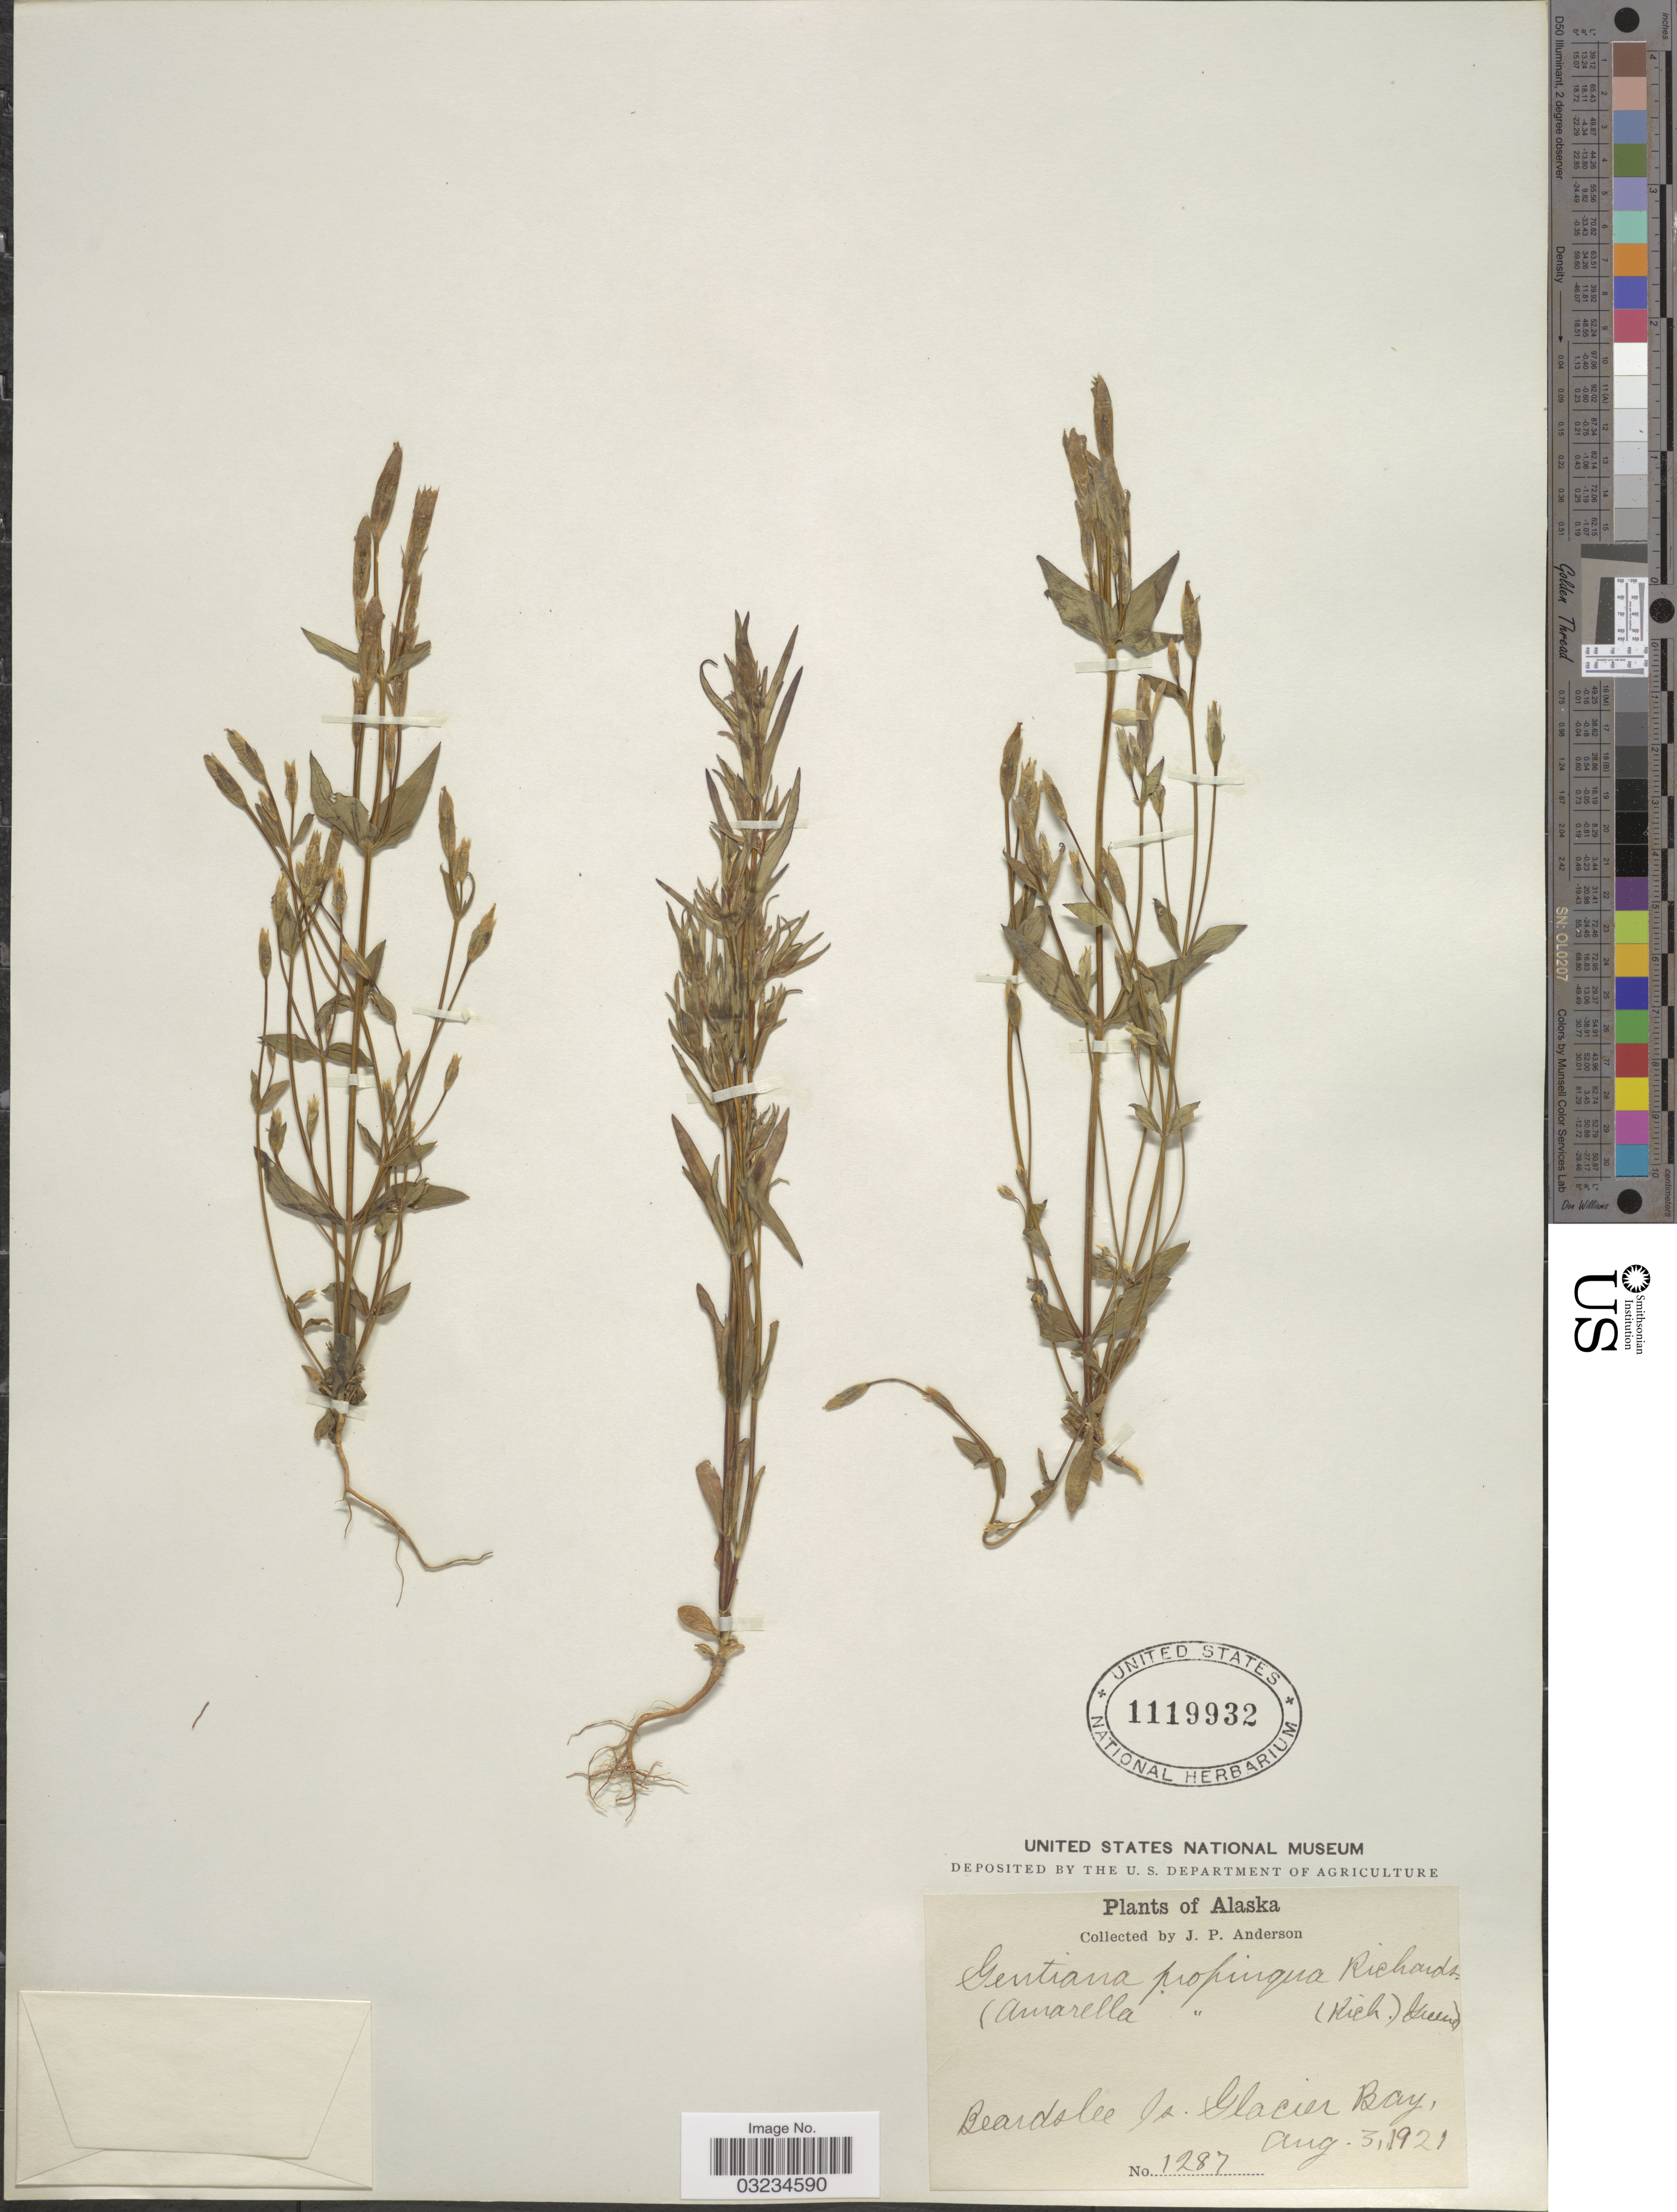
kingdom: Plantae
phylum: Tracheophyta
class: Magnoliopsida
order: Gentianales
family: Gentianaceae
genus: Gentiana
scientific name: Gentiana propinqua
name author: Richards.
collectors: J. P. Anderson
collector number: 1287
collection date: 1921-08-03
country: United States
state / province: Alaska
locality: Beardslee Is. Glacier Bay.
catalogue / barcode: US 1119932